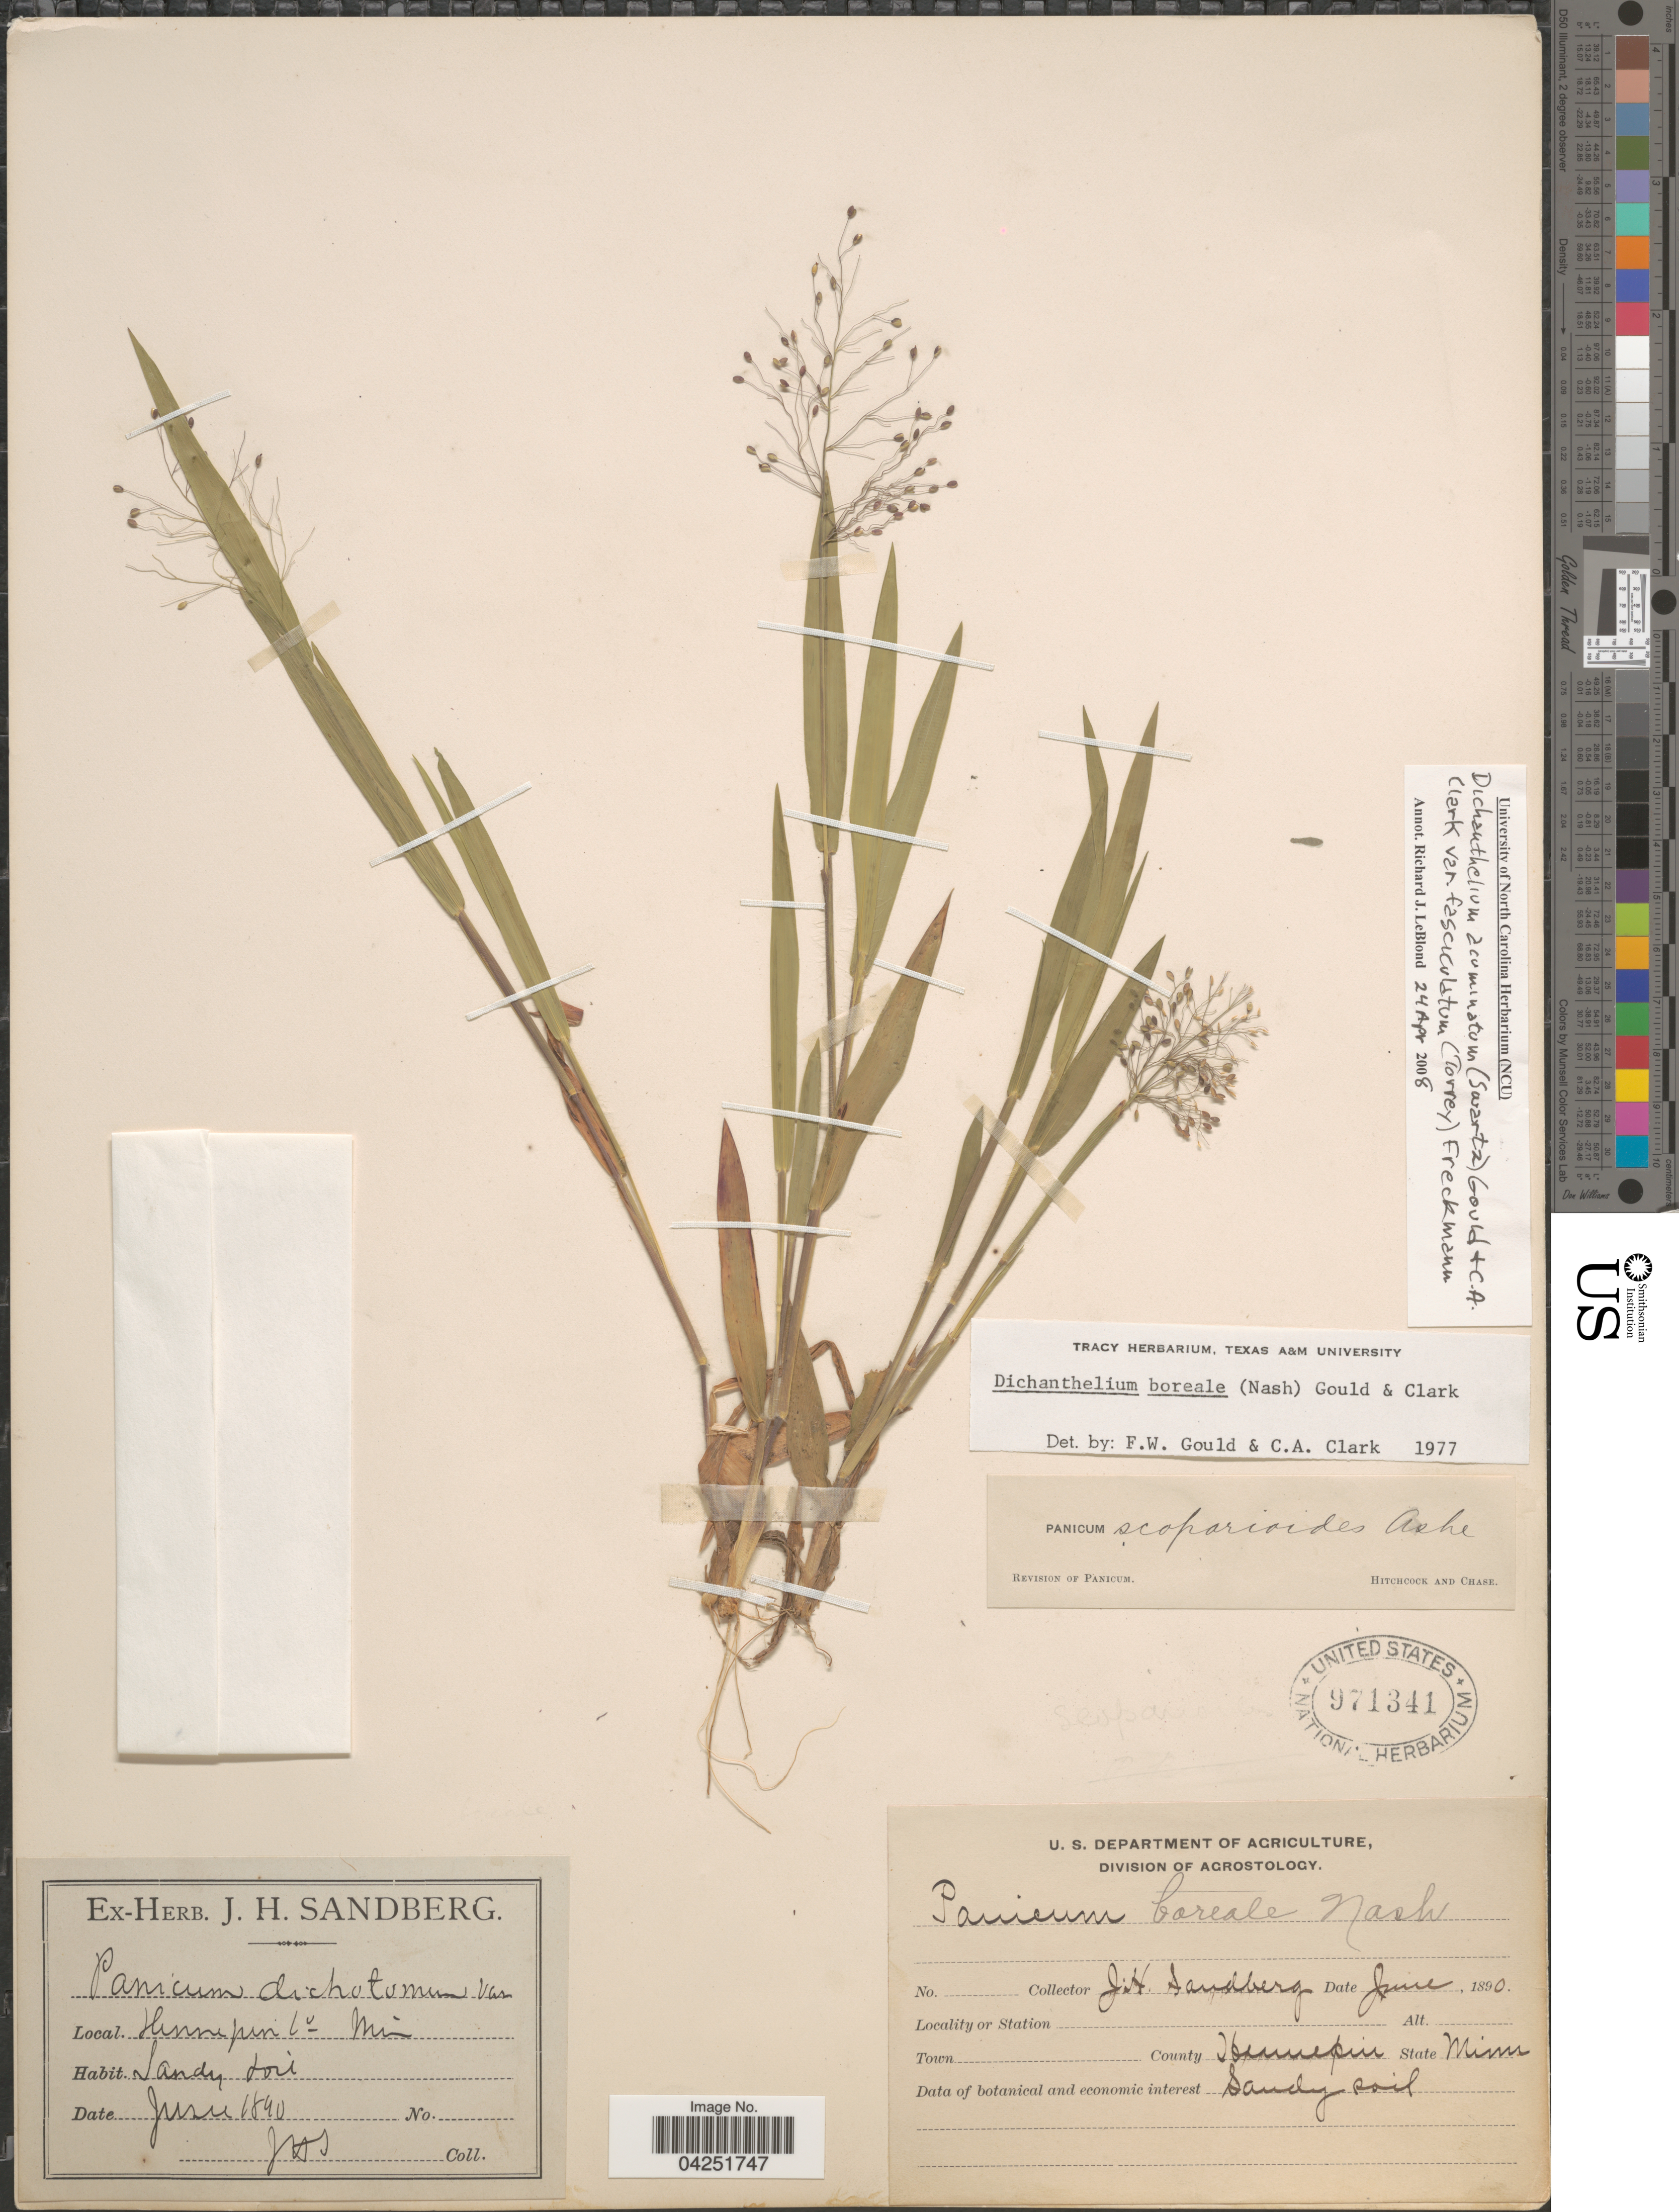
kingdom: Plantae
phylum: Tracheophyta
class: Liliopsida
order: Poales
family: Poaceae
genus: Dichanthelium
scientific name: Dichanthelium acuminatum var. fasciculatum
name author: (Torr.) Freckmann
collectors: J. H. Sandberg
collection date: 1890-06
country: United States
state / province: Minnesota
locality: Hennepin Co.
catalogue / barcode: US 971341